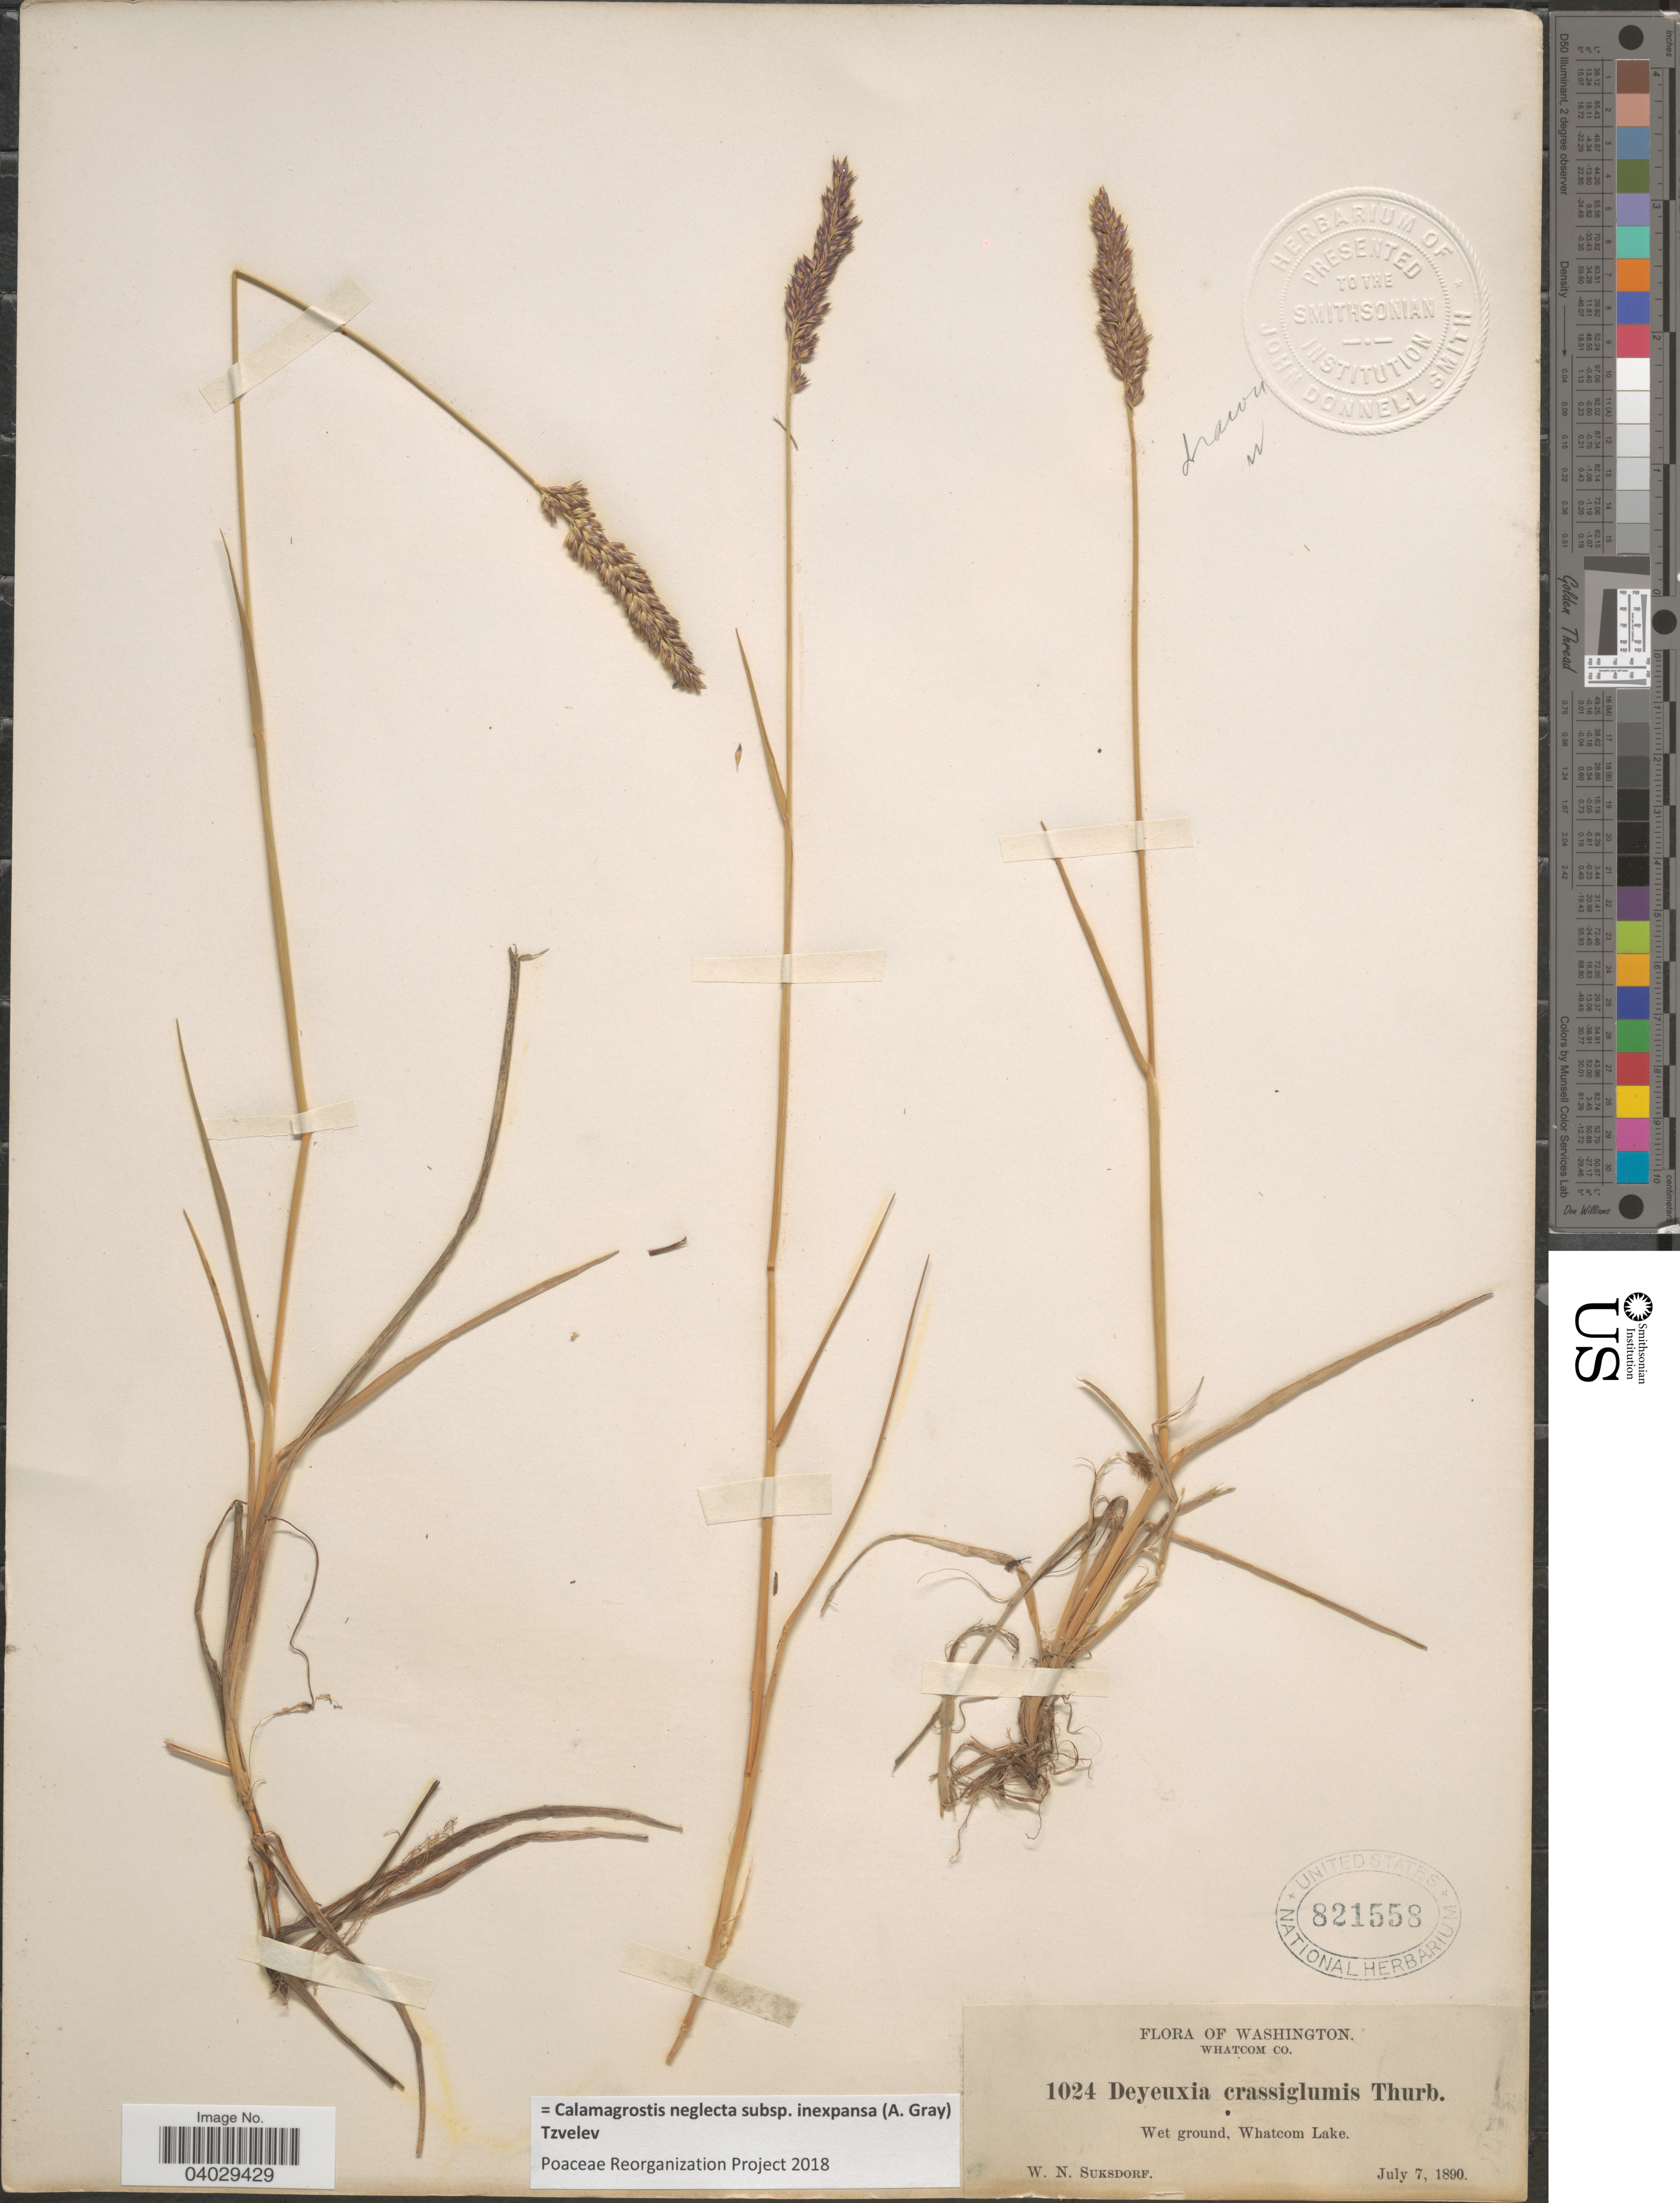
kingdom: Plantae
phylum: Tracheophyta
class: Liliopsida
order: Poales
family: Poaceae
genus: Calamagrostis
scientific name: Calamagrostis neglecta subsp. inexpansa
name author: (A. Gray) Tzvelev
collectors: W. N. Suksdorf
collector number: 1024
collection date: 1890-07-07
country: United States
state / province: Washington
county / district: Whatcom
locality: Whatcom Co. Wet ground, Whatcom Lake.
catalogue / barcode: US 821558